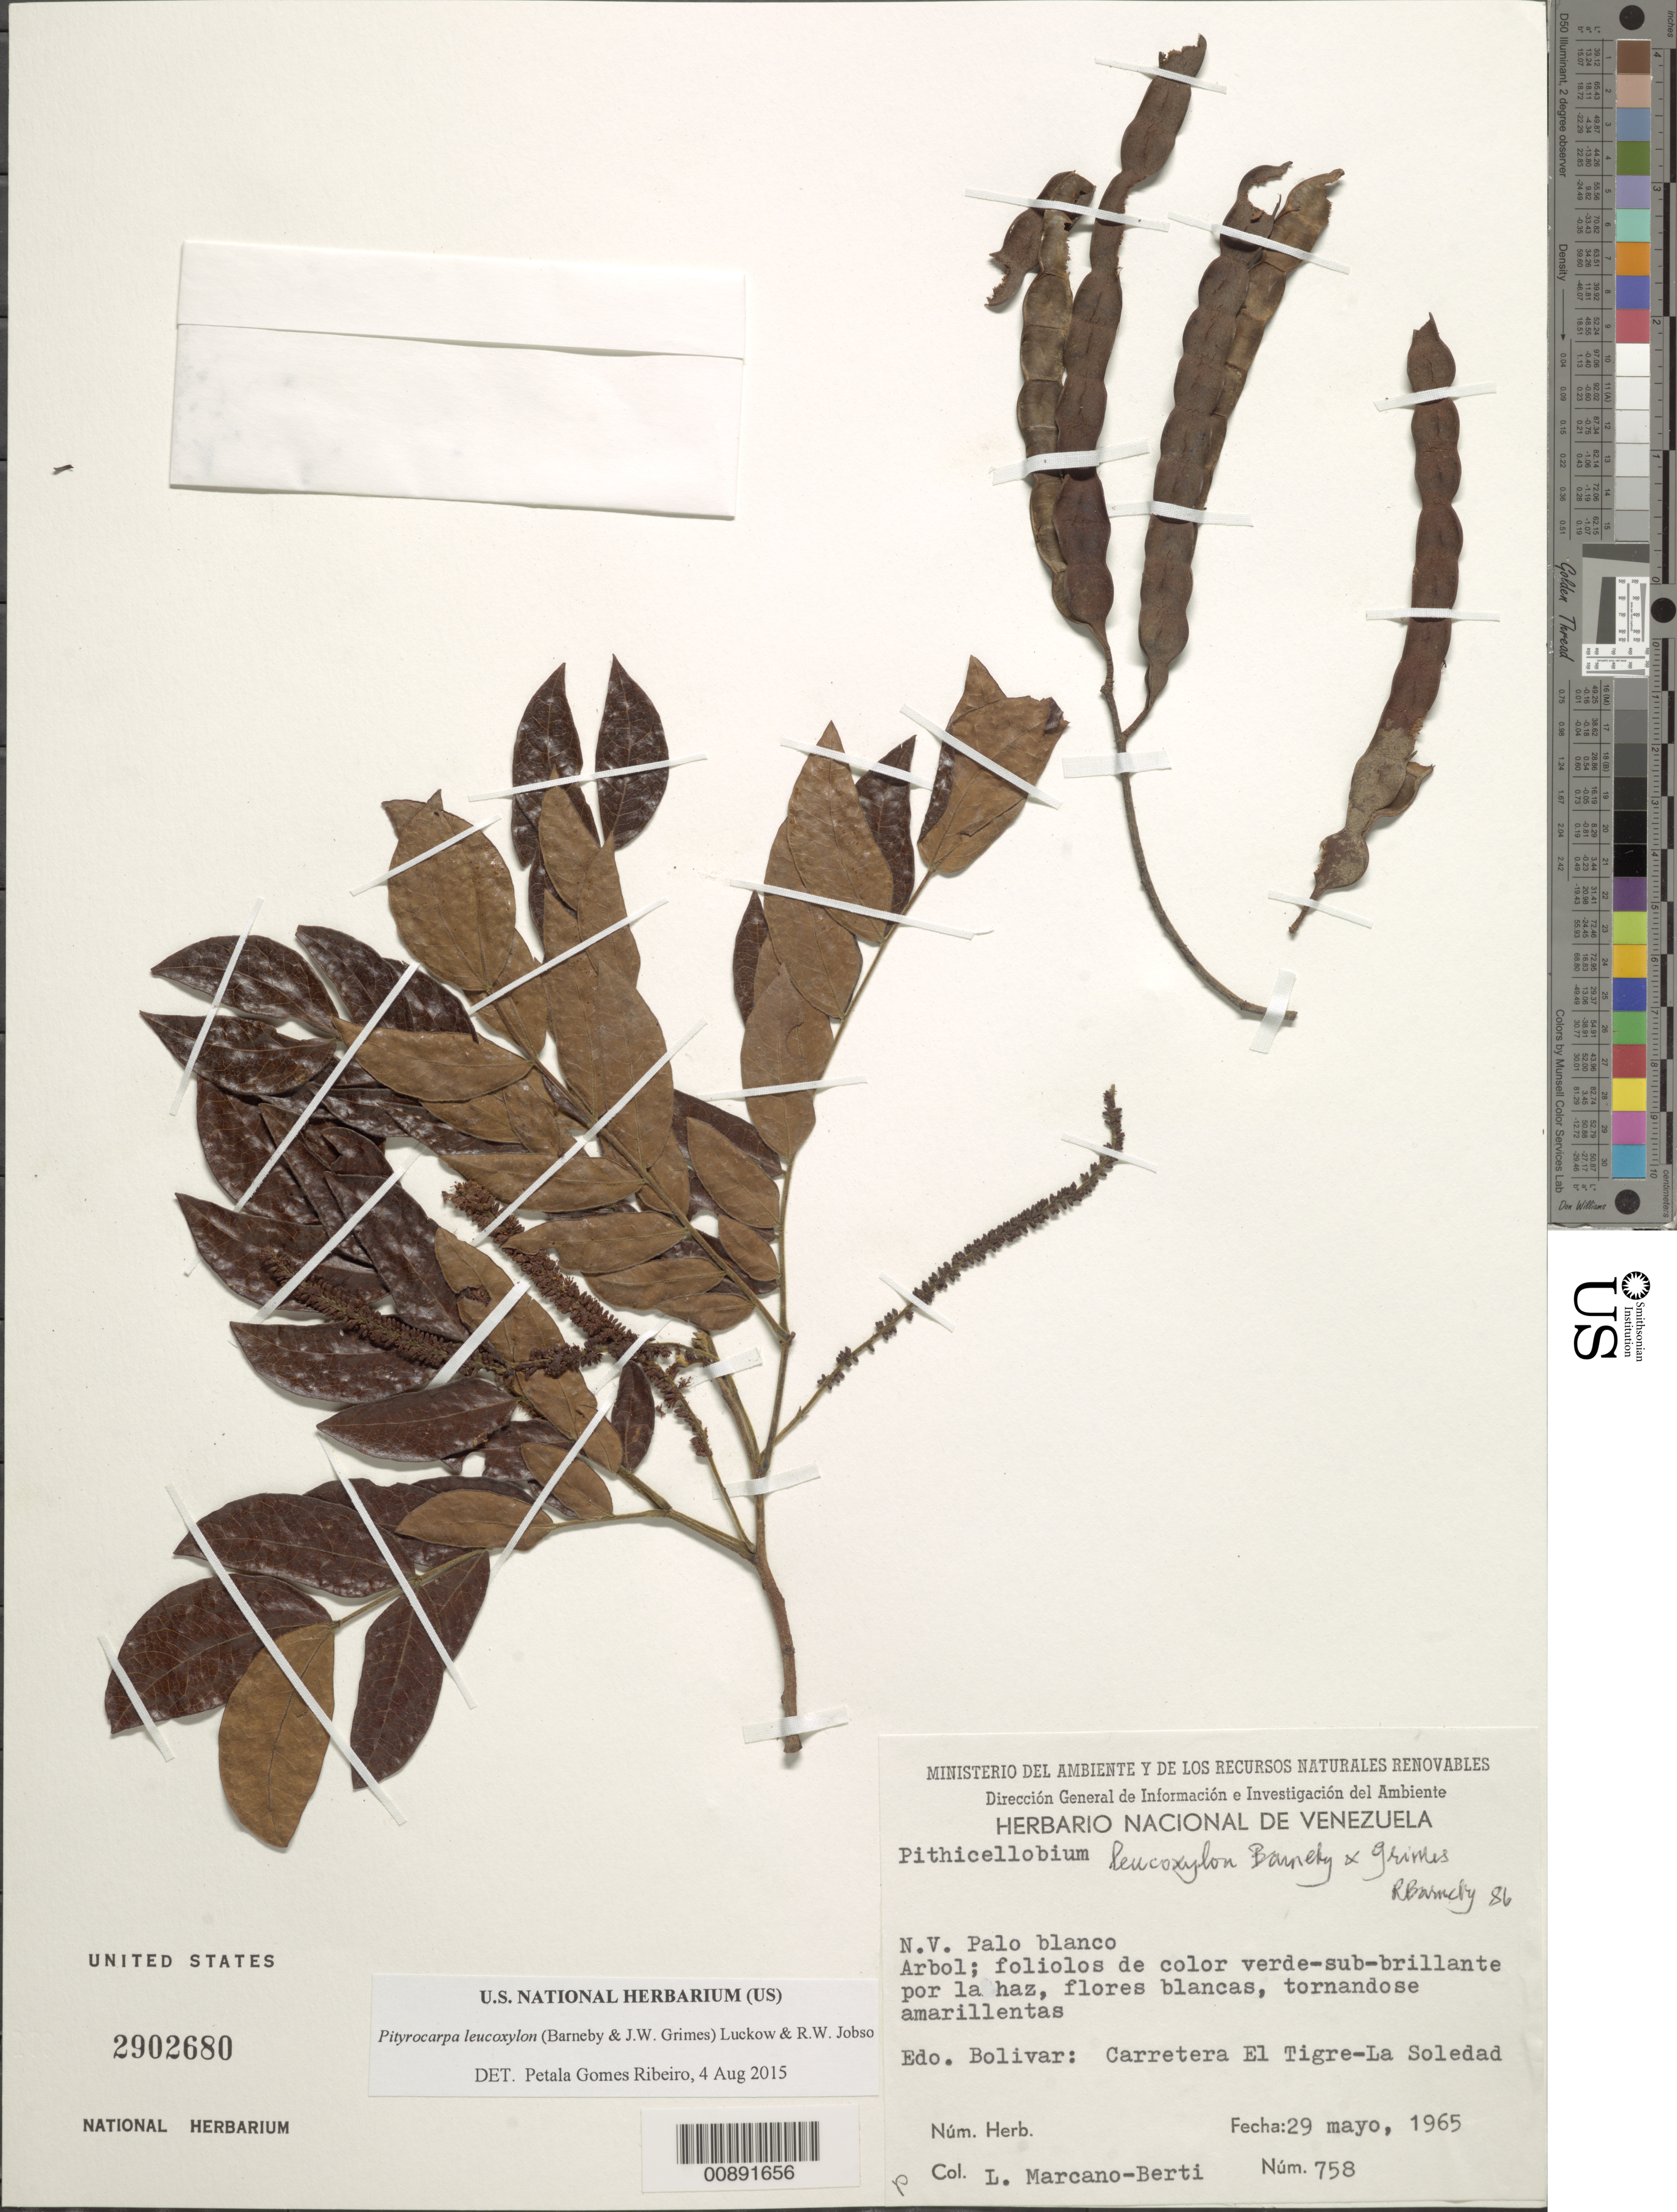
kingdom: Plantae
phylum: Tracheophyta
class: Magnoliopsida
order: Fabales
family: Fabaceae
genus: Pityrocarpa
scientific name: Pityrocarpa leucoxylon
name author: (Barneby & J.W. Grimes) Luckow & R. W. Jobson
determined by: Gomes Ribeiro, P.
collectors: L. Marcano-Berti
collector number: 758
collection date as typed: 29-May-65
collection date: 1965-05-29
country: Venezuela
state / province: Bolívar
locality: Carretera El Tigre-La Soledad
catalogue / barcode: US 2902680